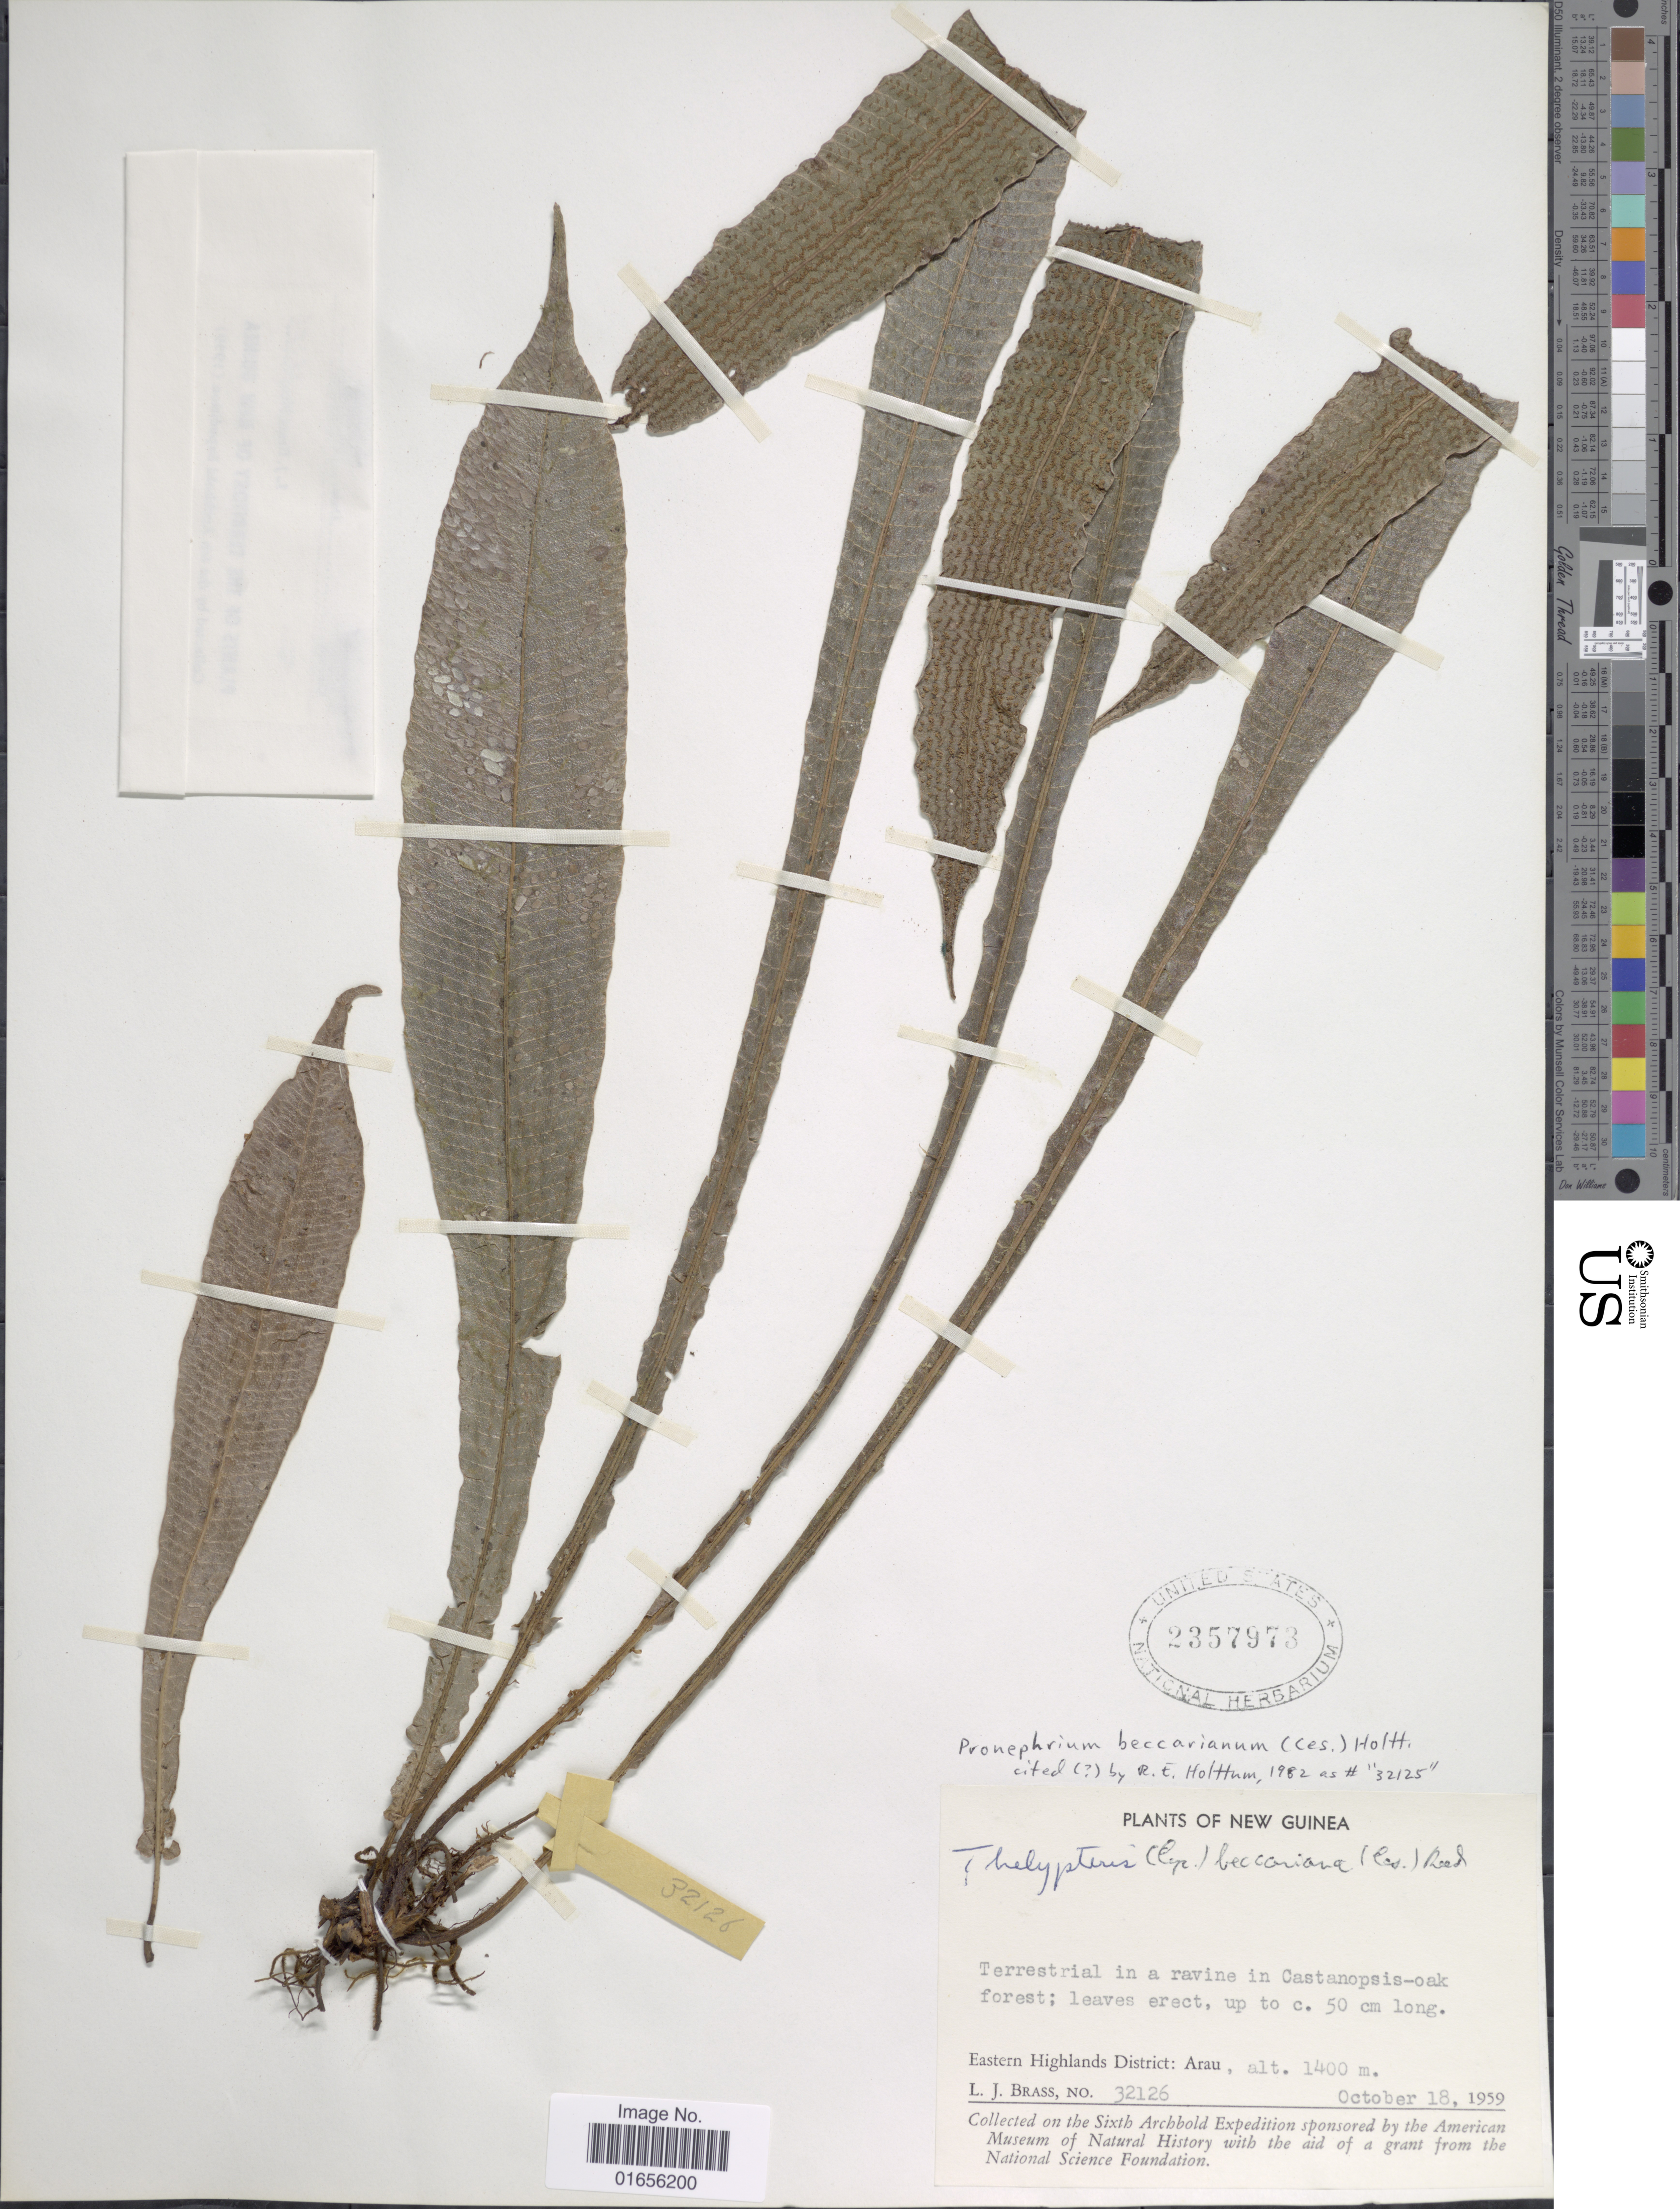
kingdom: Plantae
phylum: Tracheophyta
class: Polypodiopsida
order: Polypodiales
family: Thelypteridaceae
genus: Pronephrium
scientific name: Pronephrium beccarianum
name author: (Ces.) Holttum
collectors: L. J. Brass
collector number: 32126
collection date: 1959-10-18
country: Papua New Guinea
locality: New Guinea, Eastern Highlands District: Arau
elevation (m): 1400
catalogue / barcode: US 2357973